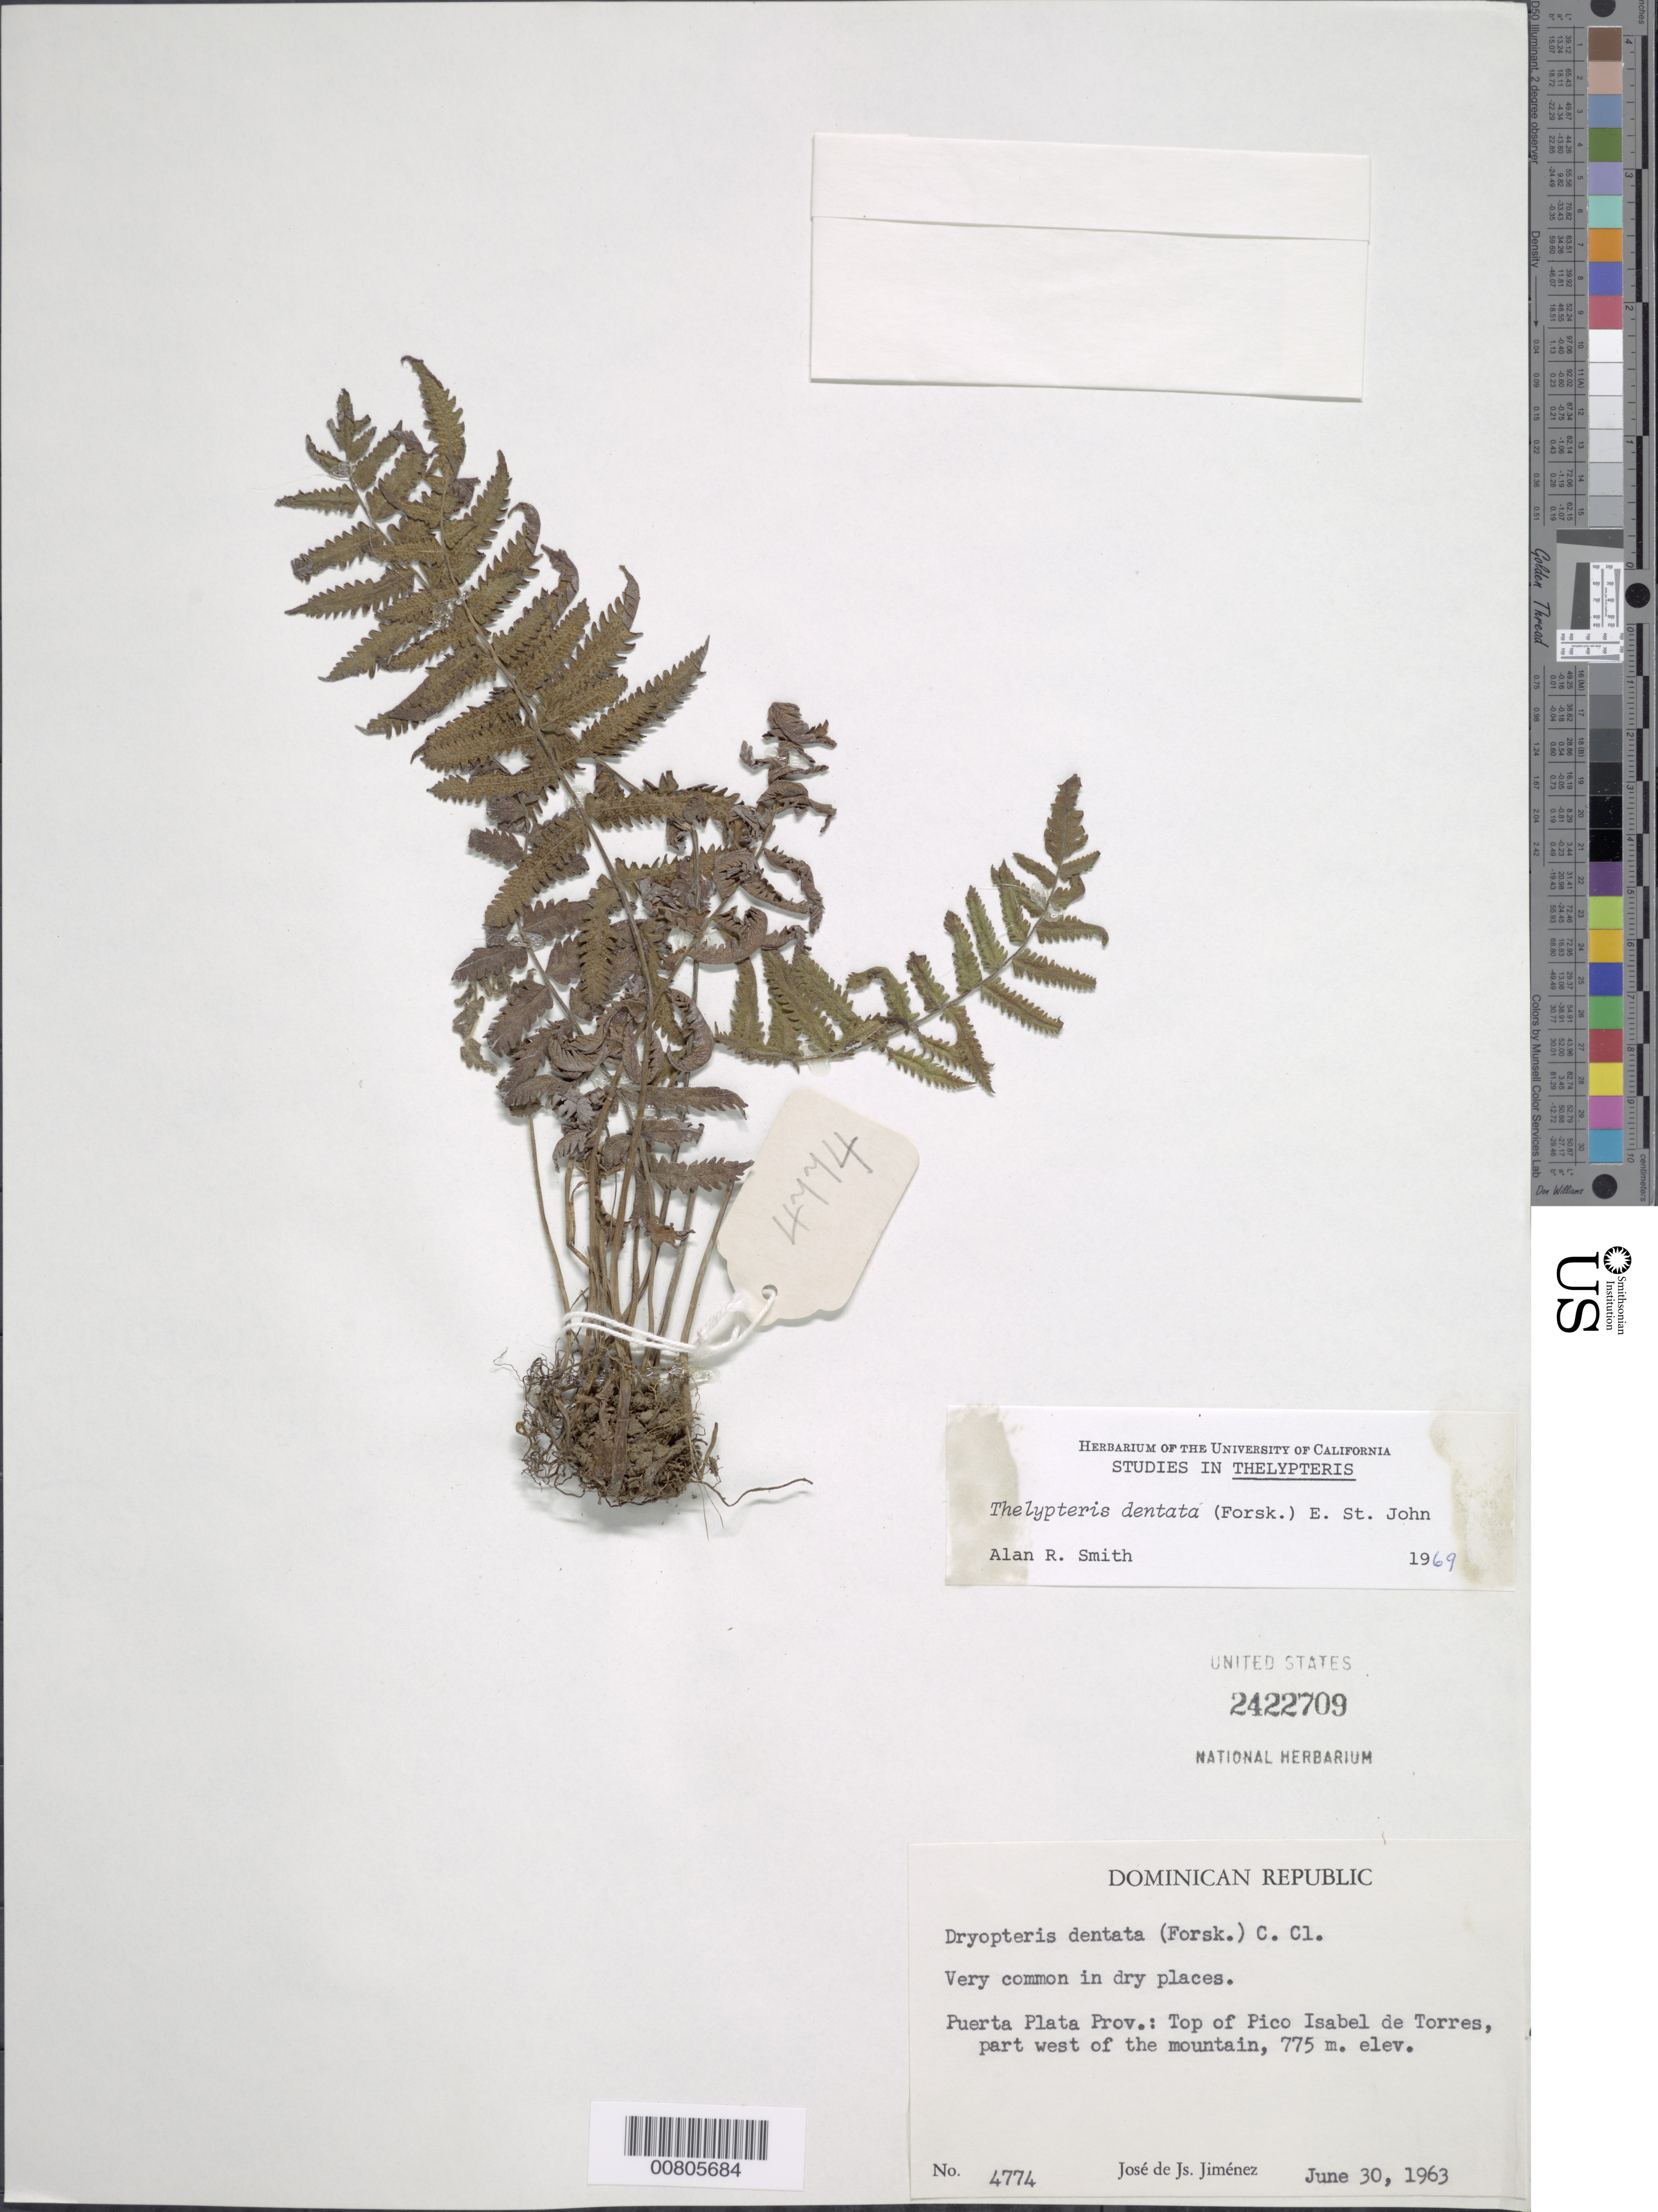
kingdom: Plantae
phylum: Tracheophyta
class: Polypodiopsida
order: Polypodiales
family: Thelypteridaceae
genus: Christella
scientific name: Christella dentata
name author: (Forssk.) Brownsey & Jermy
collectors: J. J. Jiménez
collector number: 4774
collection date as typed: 30 Jun 1963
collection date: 1963-06-30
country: Dominican Republic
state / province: Puerto Plata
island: Hispaniola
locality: Pico Isabel de Torres, W of the mountain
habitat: Dry places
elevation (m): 775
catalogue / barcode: US 2422799